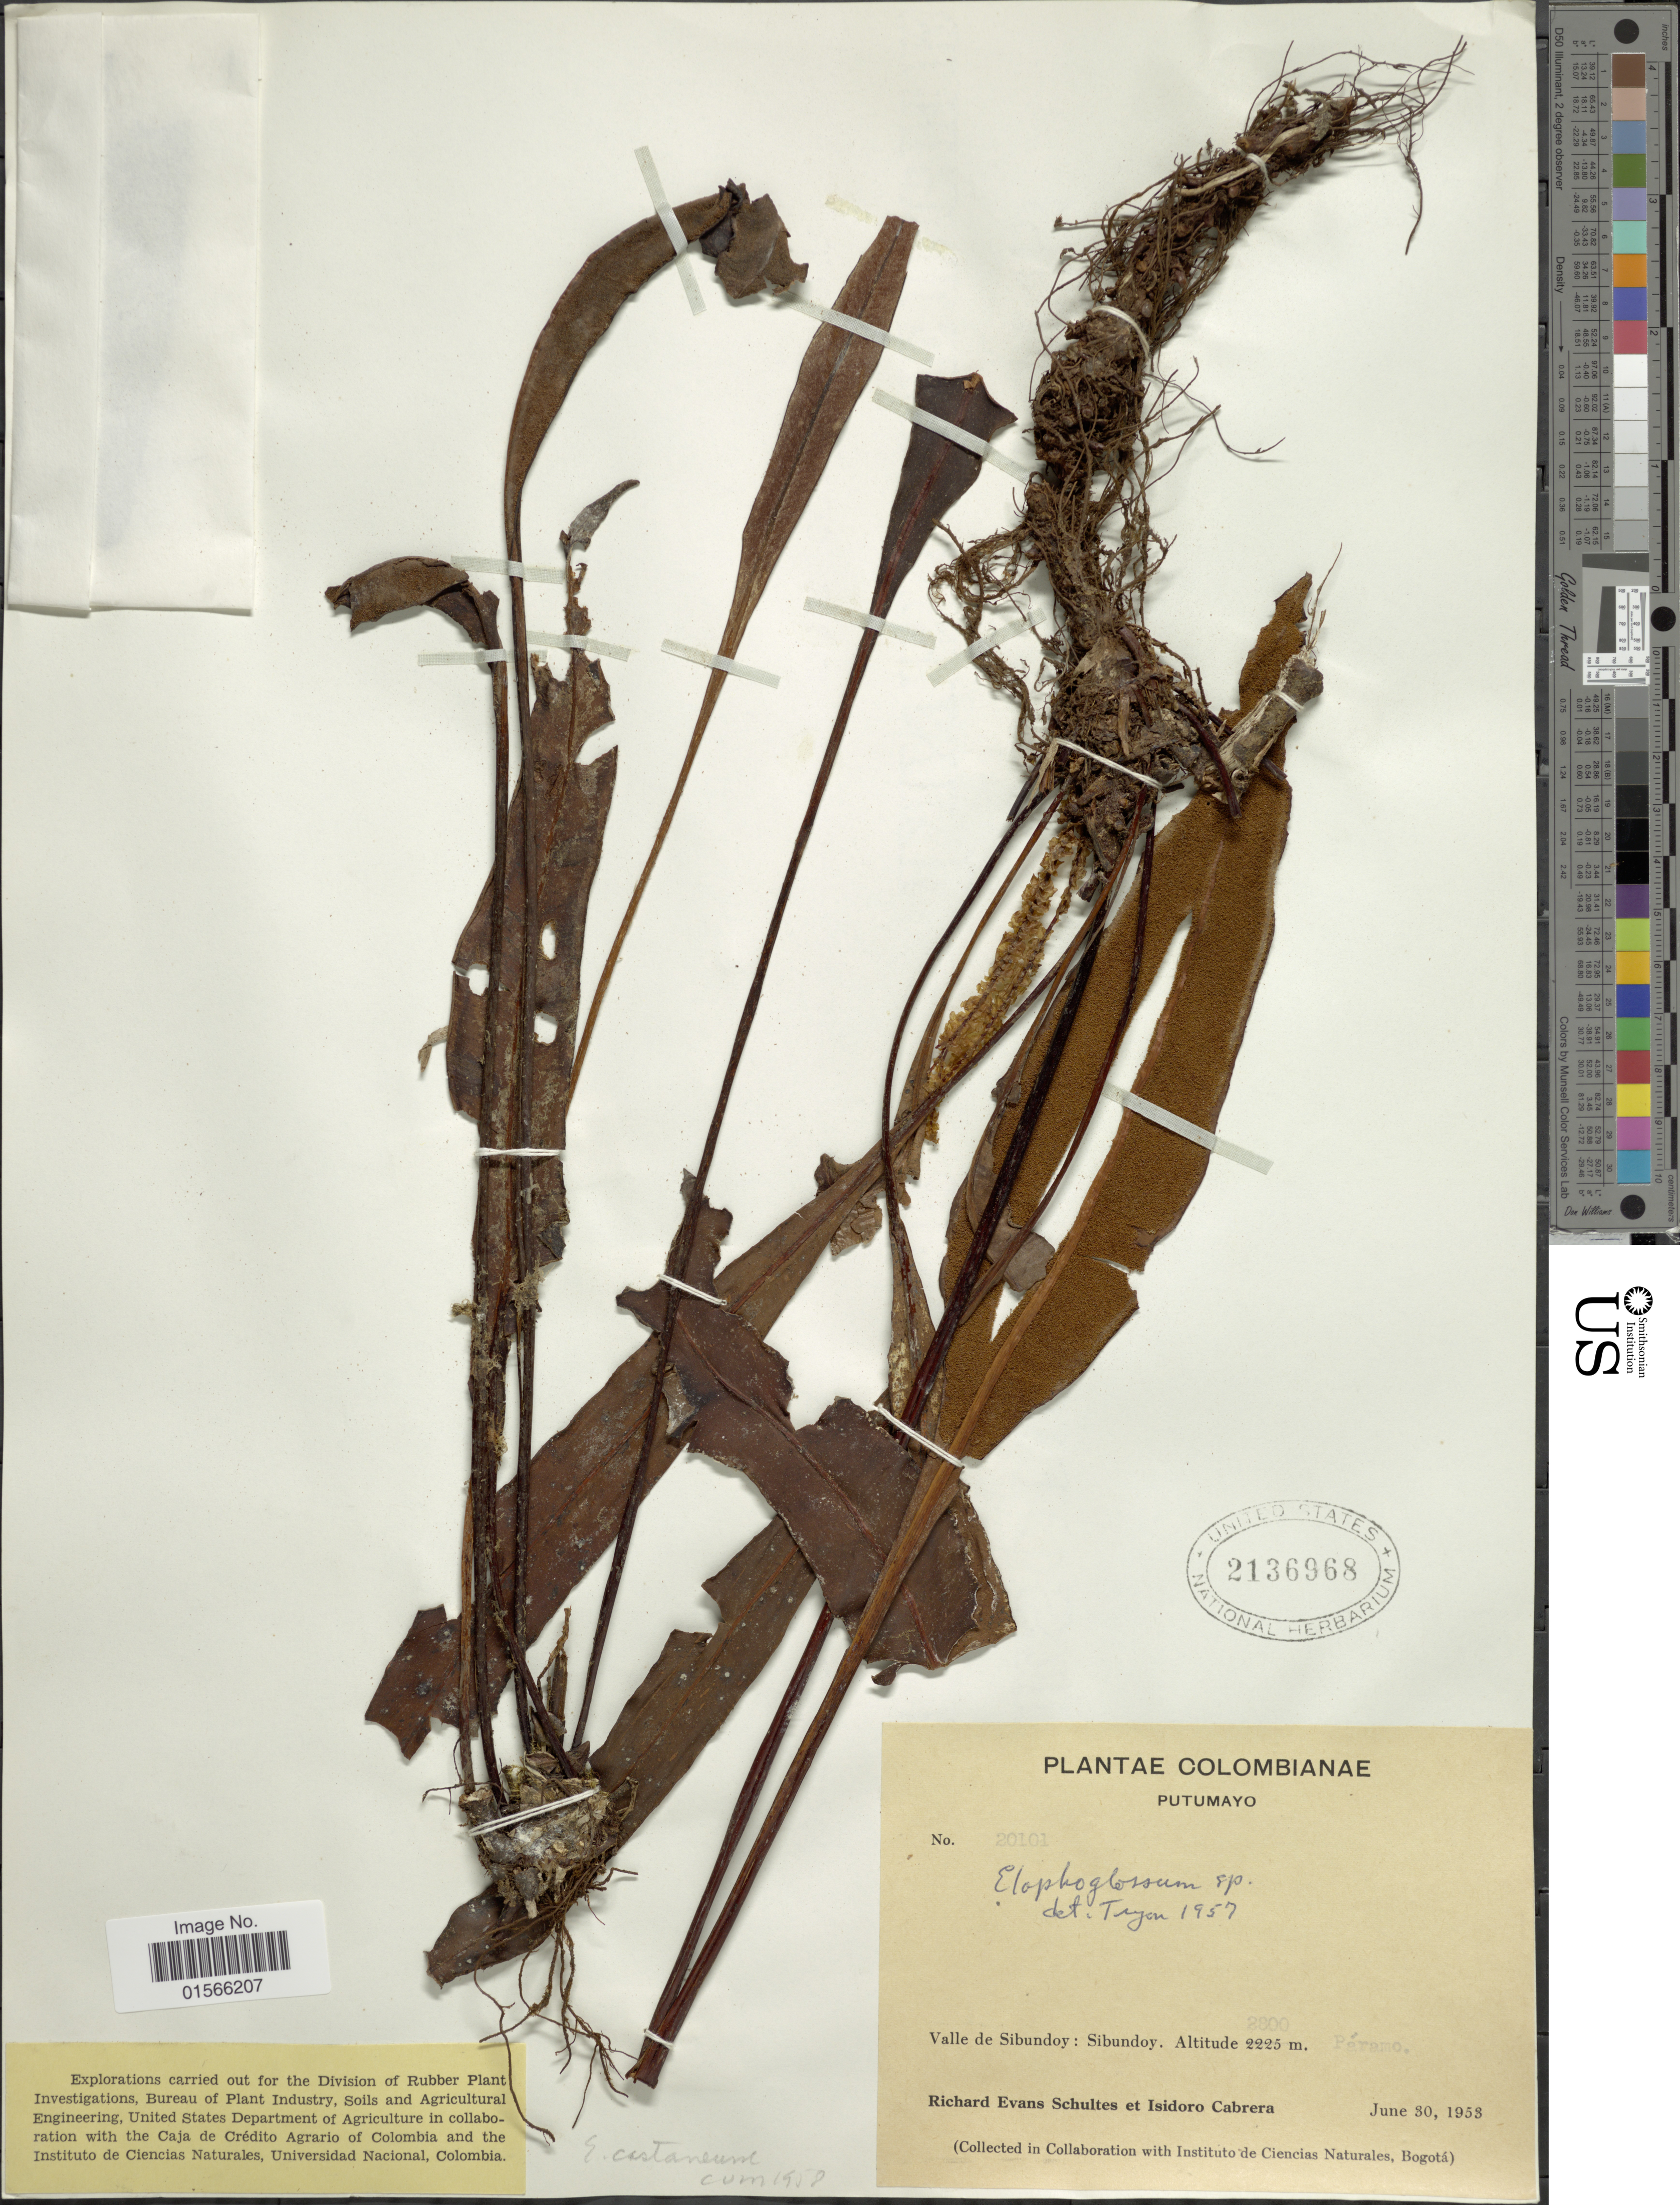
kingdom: Plantae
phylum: Tracheophyta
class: Polypodiopsida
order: Polypodiales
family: Dryopteridaceae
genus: Elaphoglossum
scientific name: Elaphoglossum castaneum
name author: (Baker) Diels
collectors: R. E. Schultes & I. Cabrera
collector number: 20101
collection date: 1953-06-30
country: Colombia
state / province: Putumayo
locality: Valle de Sibundoy: Sibundoy, Páramo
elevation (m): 2800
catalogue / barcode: US 2136968